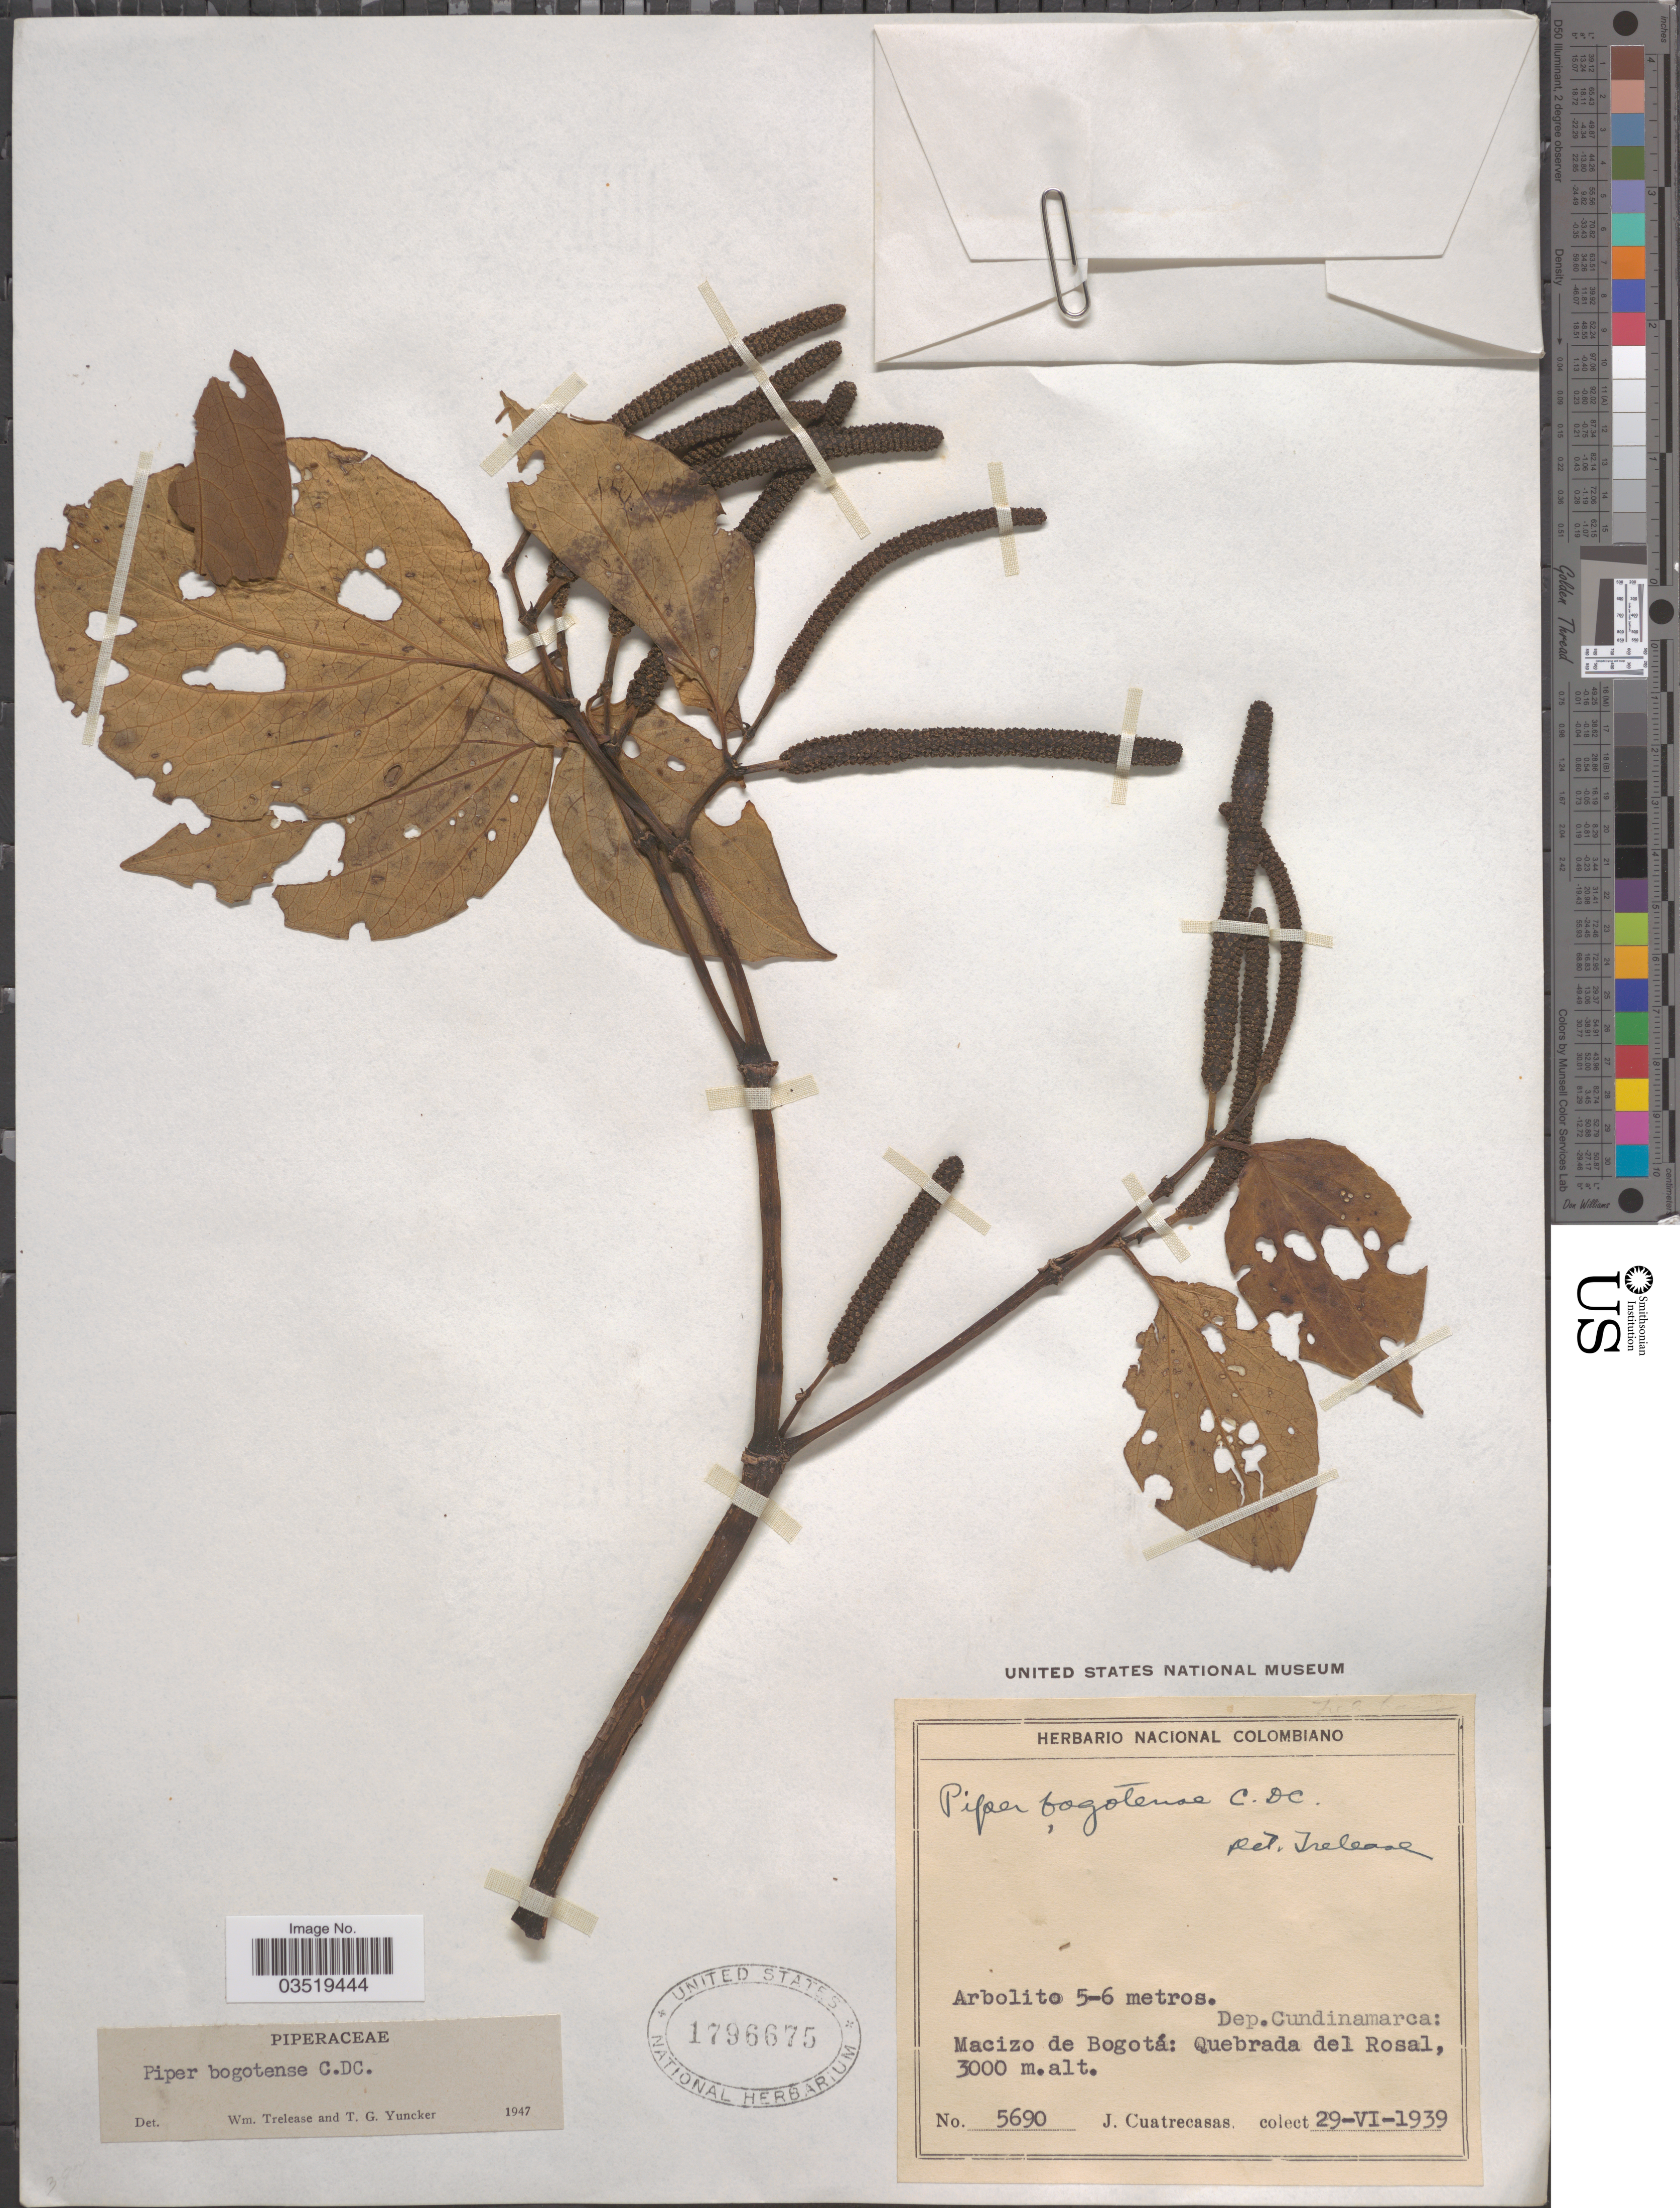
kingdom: Plantae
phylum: Tracheophyta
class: Magnoliopsida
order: Piperales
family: Piperaceae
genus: Piper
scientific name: Piper bogotense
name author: C. DC.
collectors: J. Cuatrecasas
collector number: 5690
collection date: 1939-06-29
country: Colombia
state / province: Cundinamarca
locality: Dep. Cundinamarca: Macizo de Bogotá: Quebrada del Rosal.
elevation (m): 3000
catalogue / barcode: US 1796675